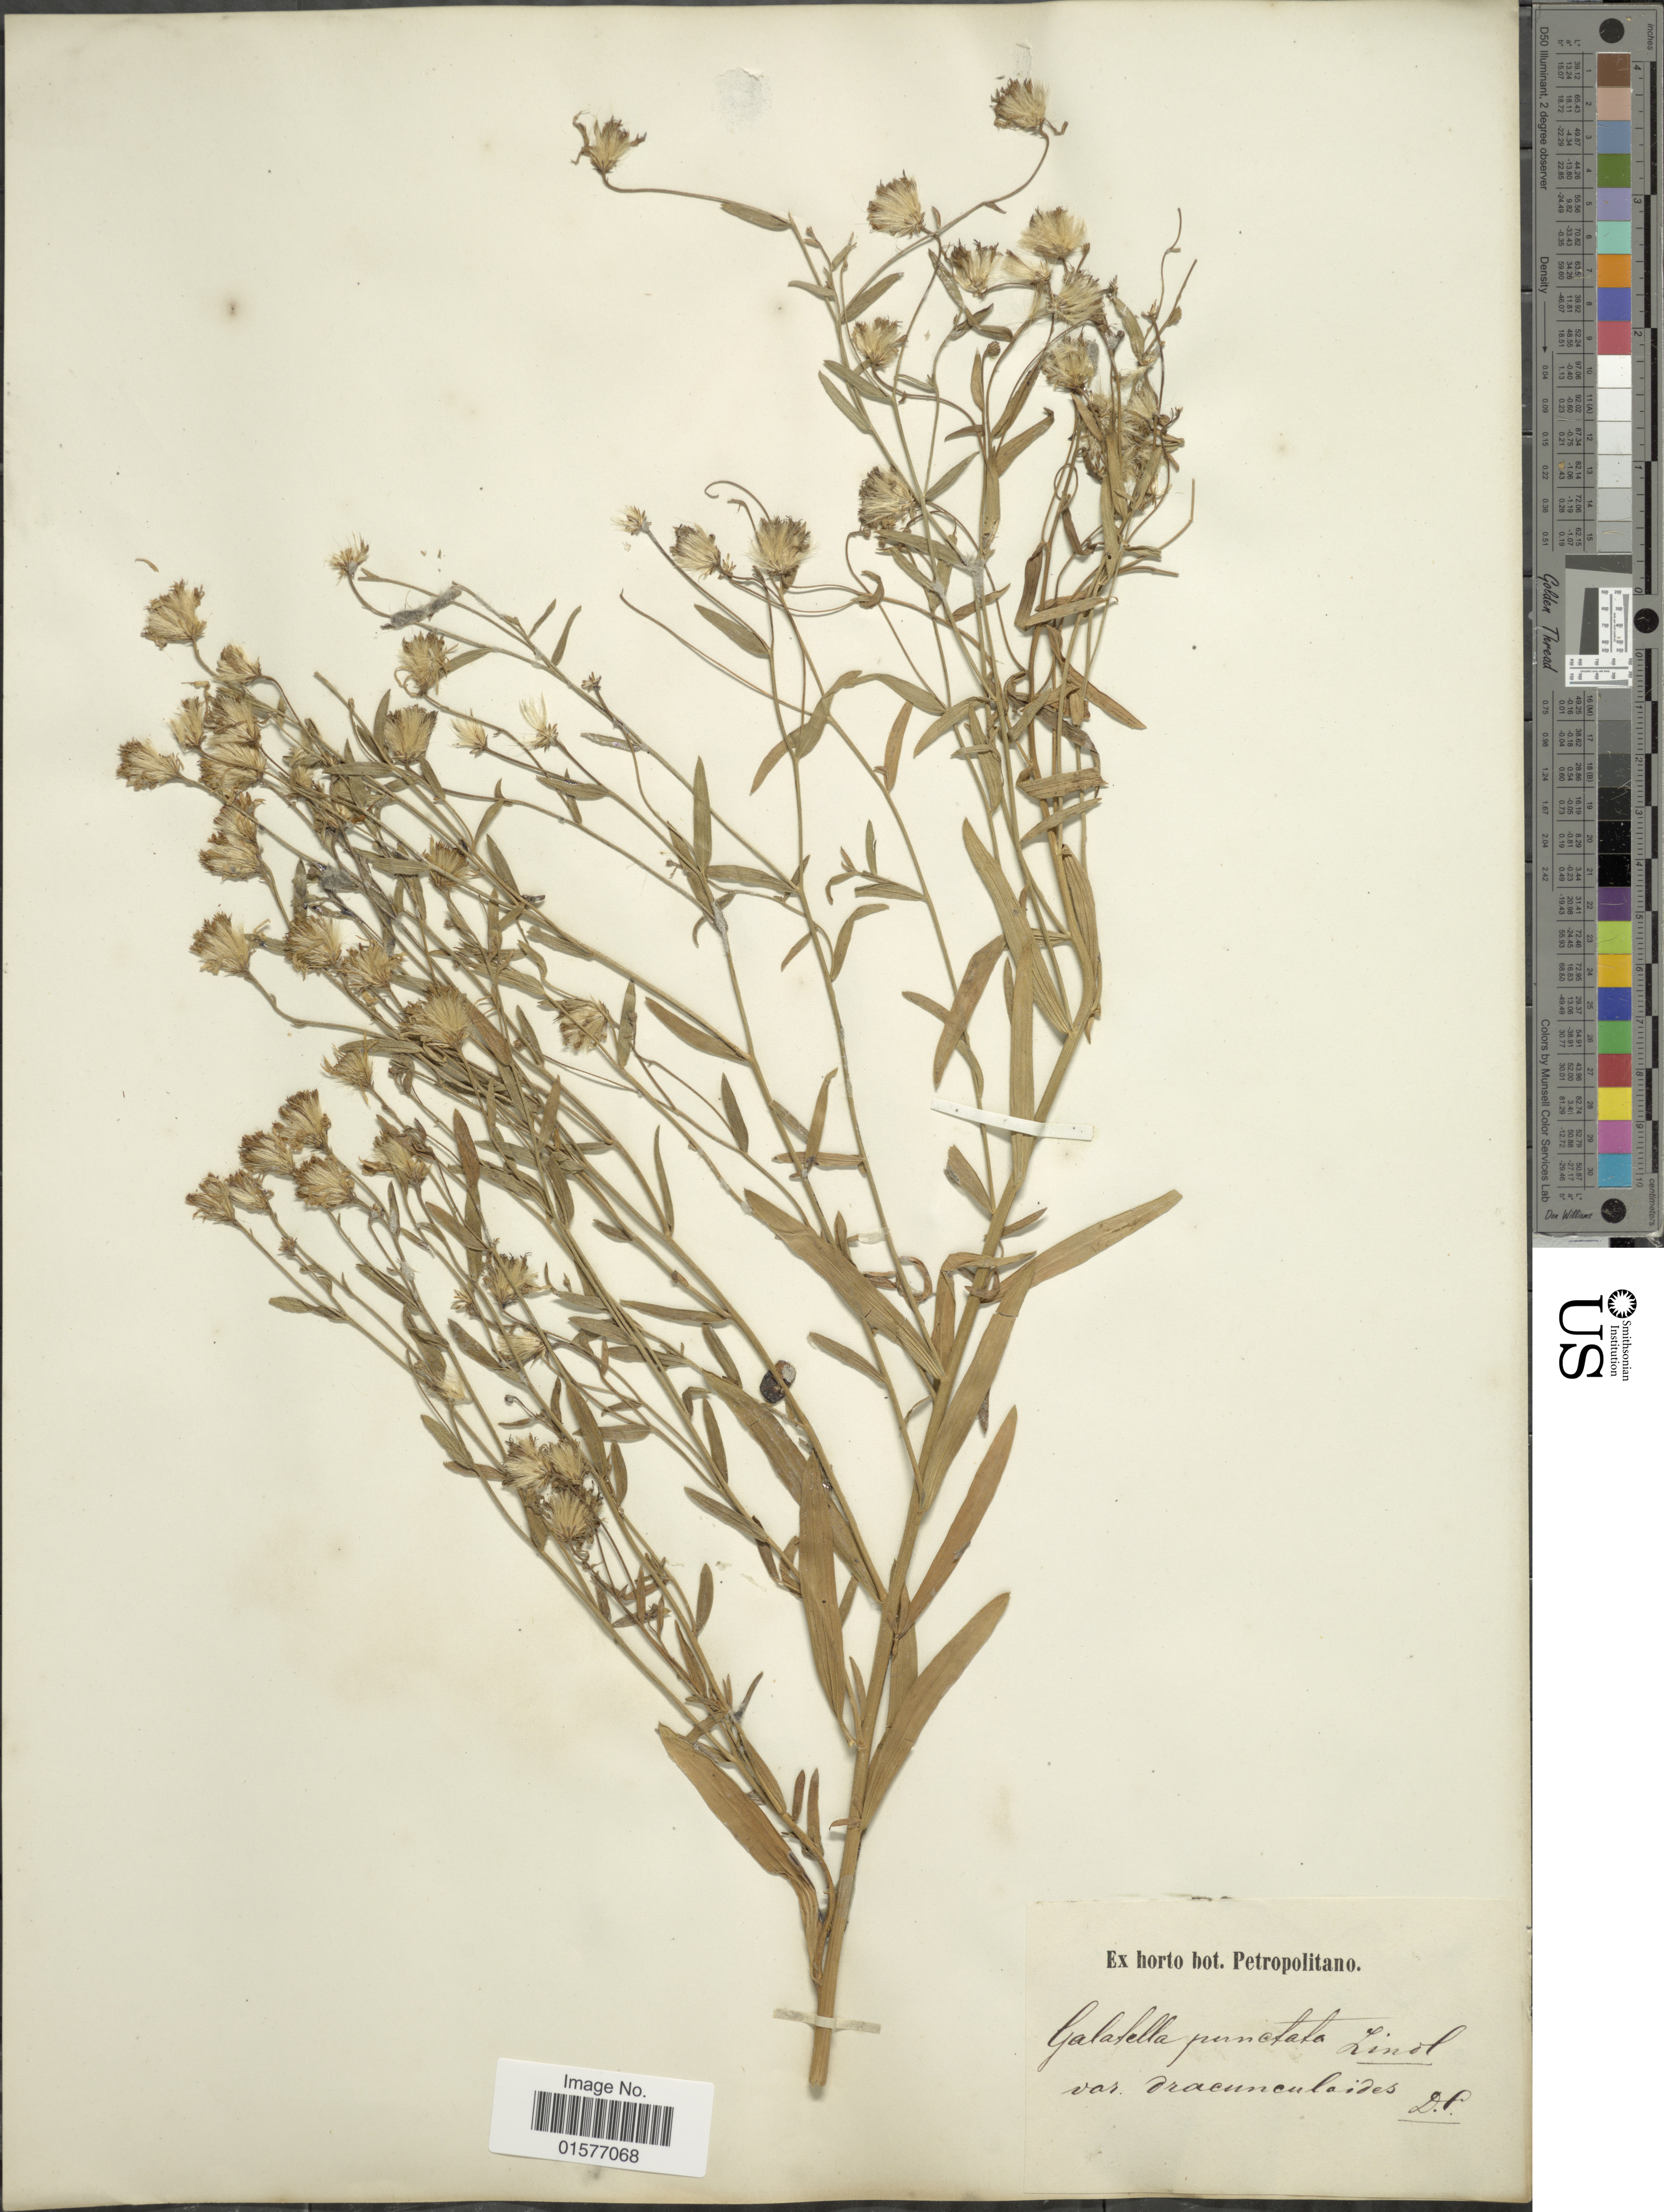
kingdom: Plantae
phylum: Tracheophyta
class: Magnoliopsida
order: Asterales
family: Asteraceae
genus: Linosyris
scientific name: Linosyris punctata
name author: (Moench) DC.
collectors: ex Horto Bot. Petropolitano